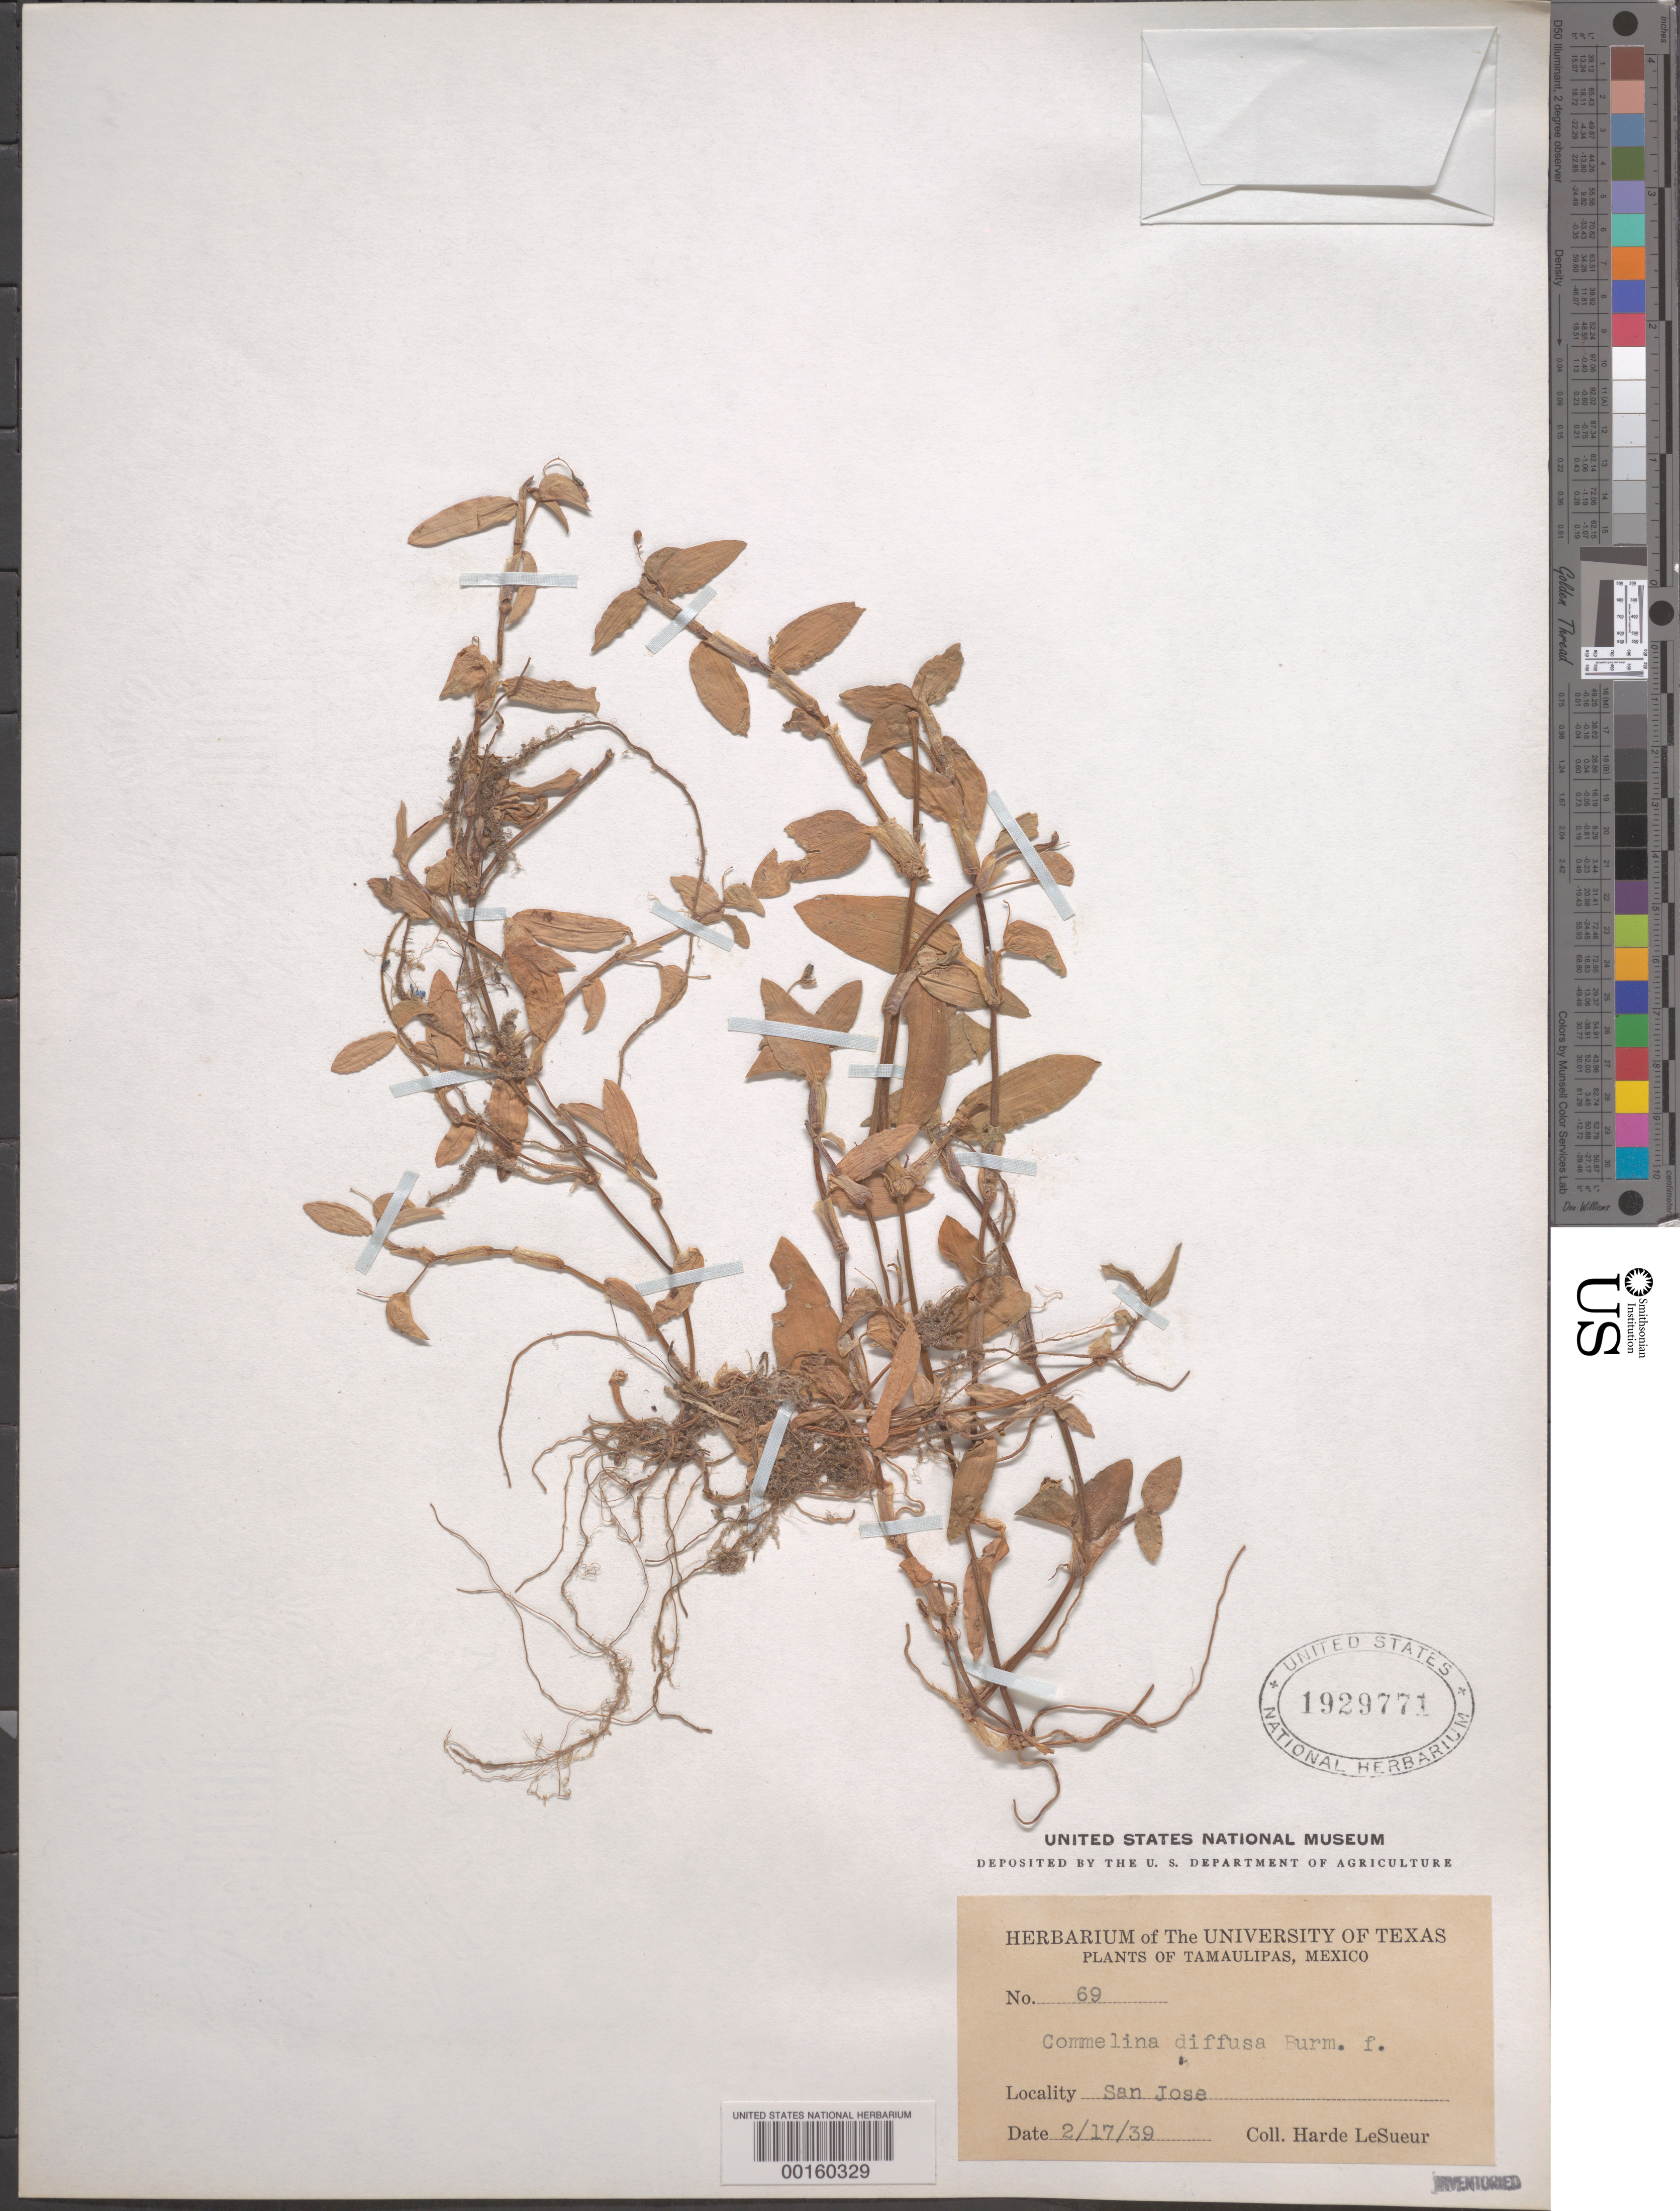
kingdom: Plantae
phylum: Tracheophyta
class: Liliopsida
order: Commelinales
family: Commelinaceae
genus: Commelina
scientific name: Commelina diffusa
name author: Burm. f.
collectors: D. H. LeSueur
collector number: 69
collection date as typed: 17 Feb 1939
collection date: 1939-02-17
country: Mexico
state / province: Tamaulipas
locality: San José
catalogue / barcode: US 1929771